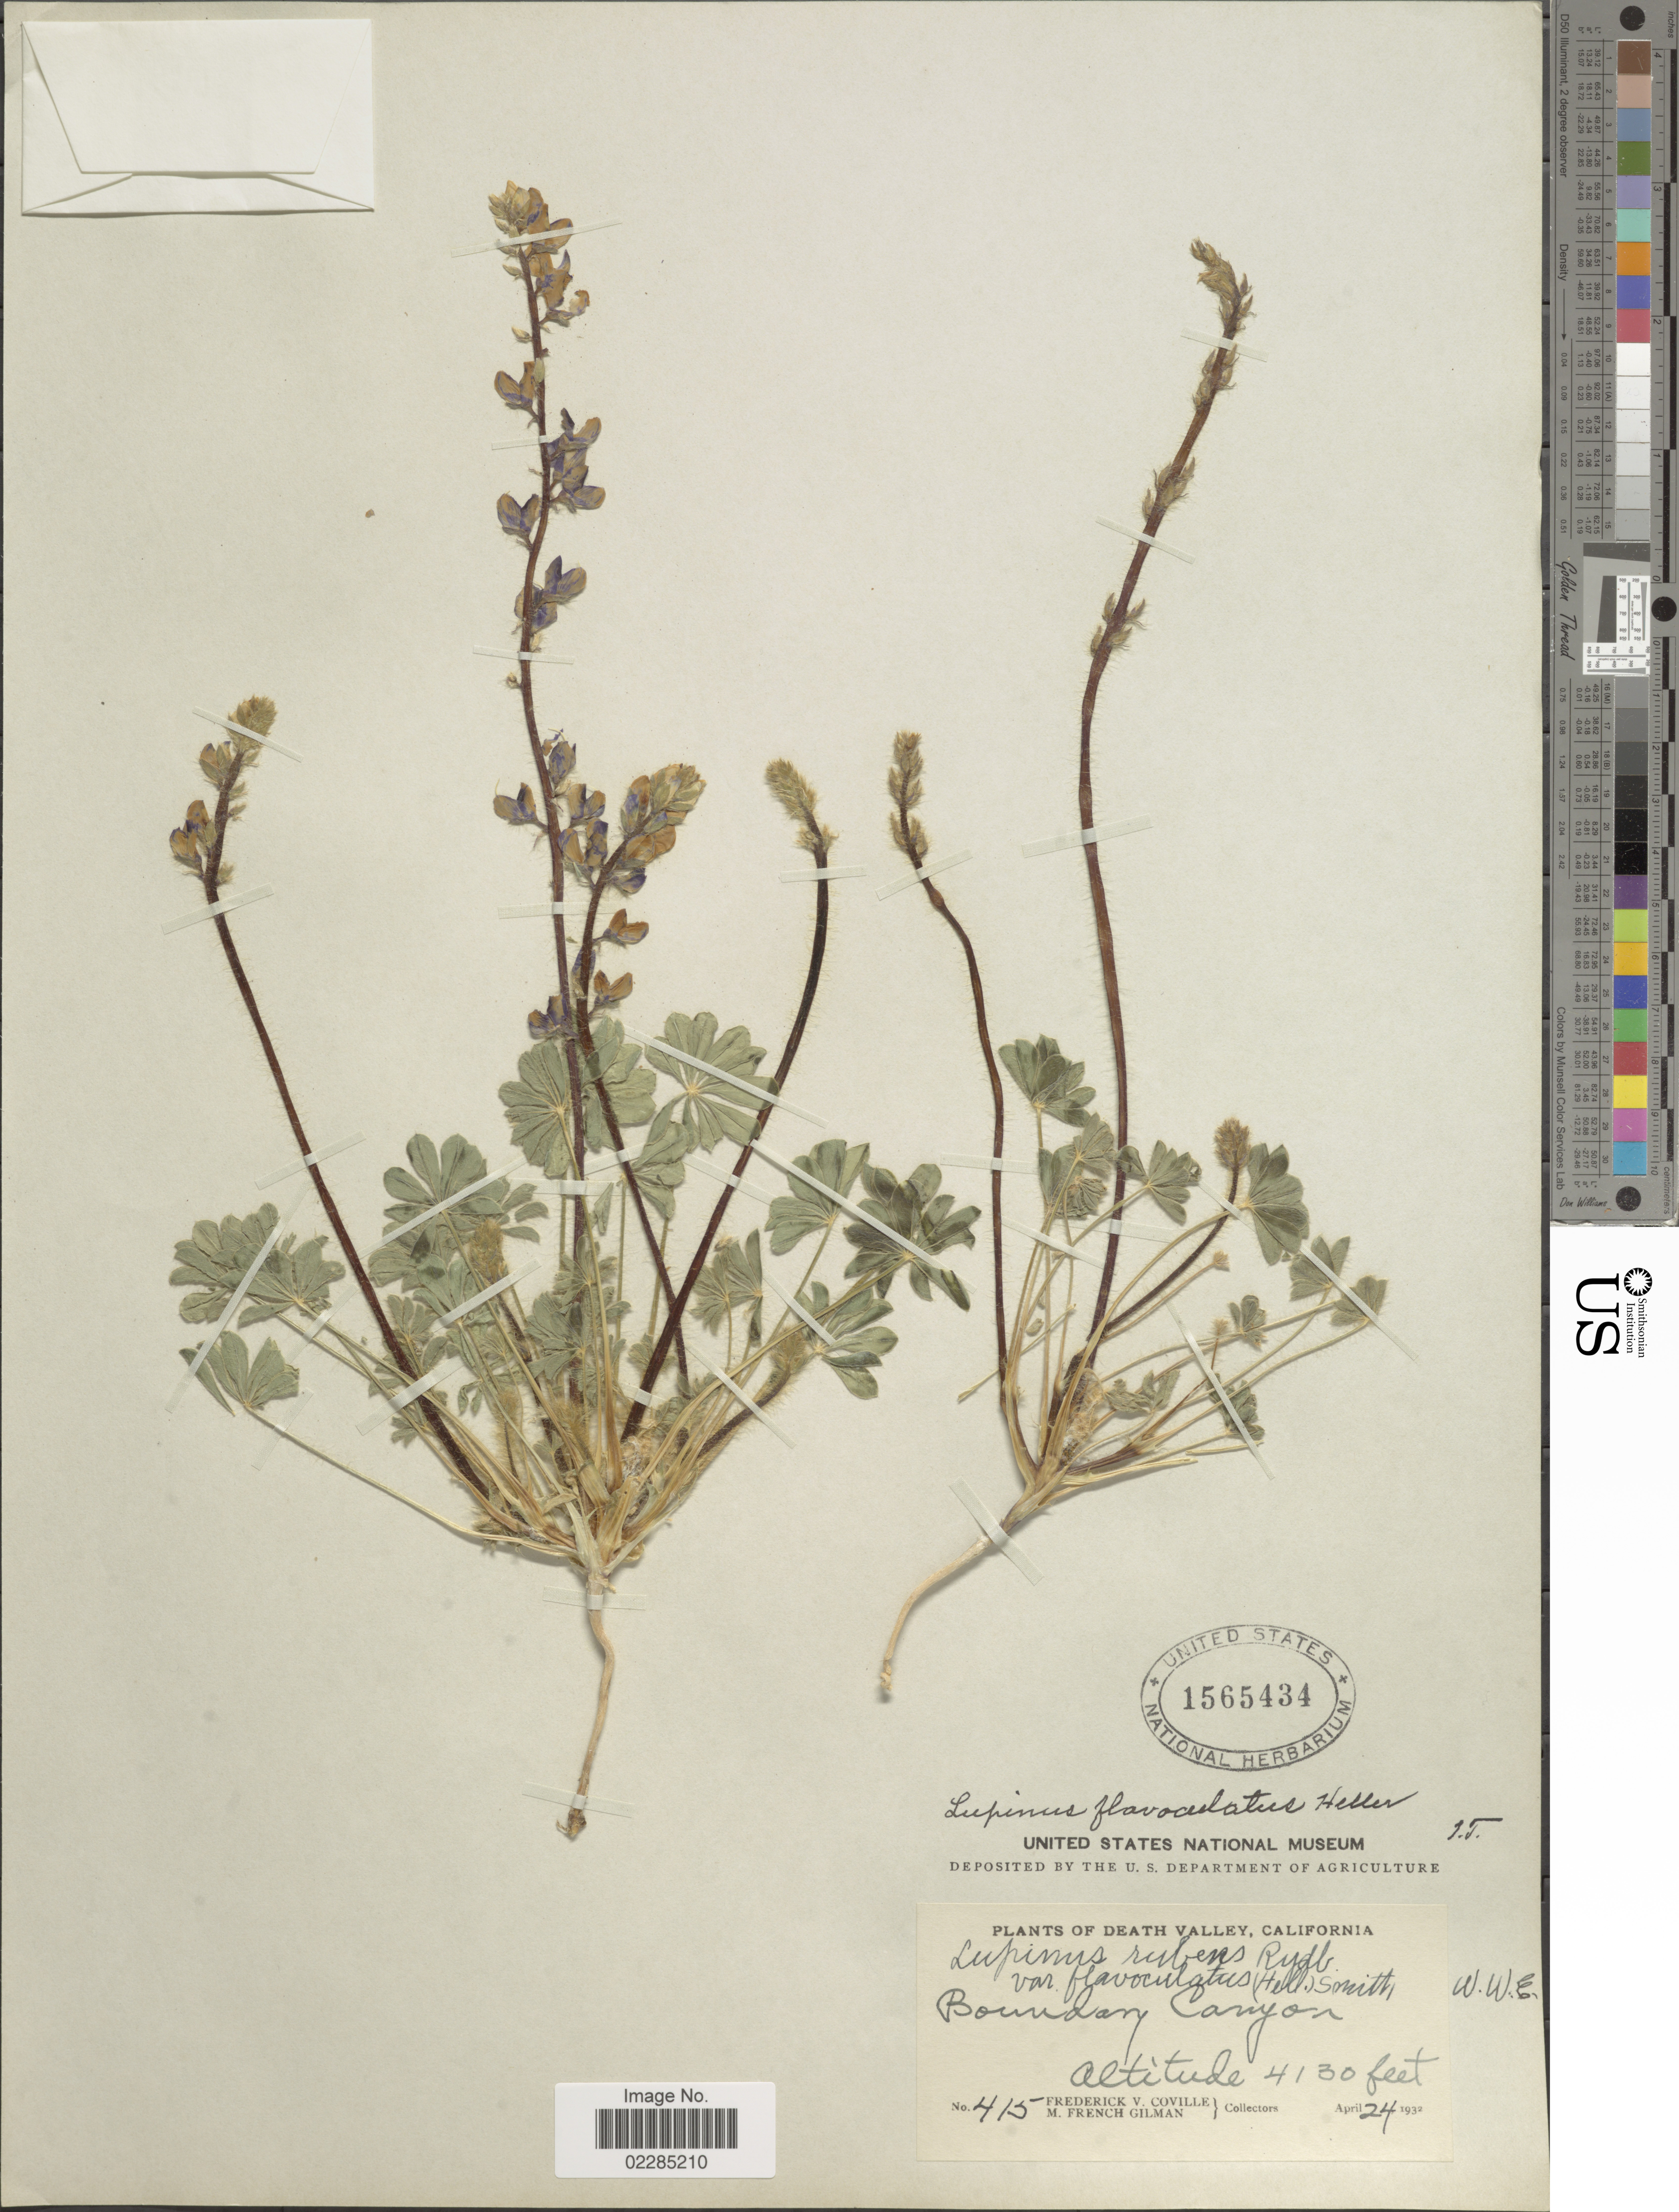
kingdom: Plantae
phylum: Tracheophyta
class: Magnoliopsida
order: Fabales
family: Fabaceae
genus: Lupinus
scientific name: Lupinus flavoculatus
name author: A. Heller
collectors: F. V. Coville & M. F. Gilman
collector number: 415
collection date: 1932-04-24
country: United States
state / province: California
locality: Death Valley,Boundary Canyon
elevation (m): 1259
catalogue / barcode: US 1565434